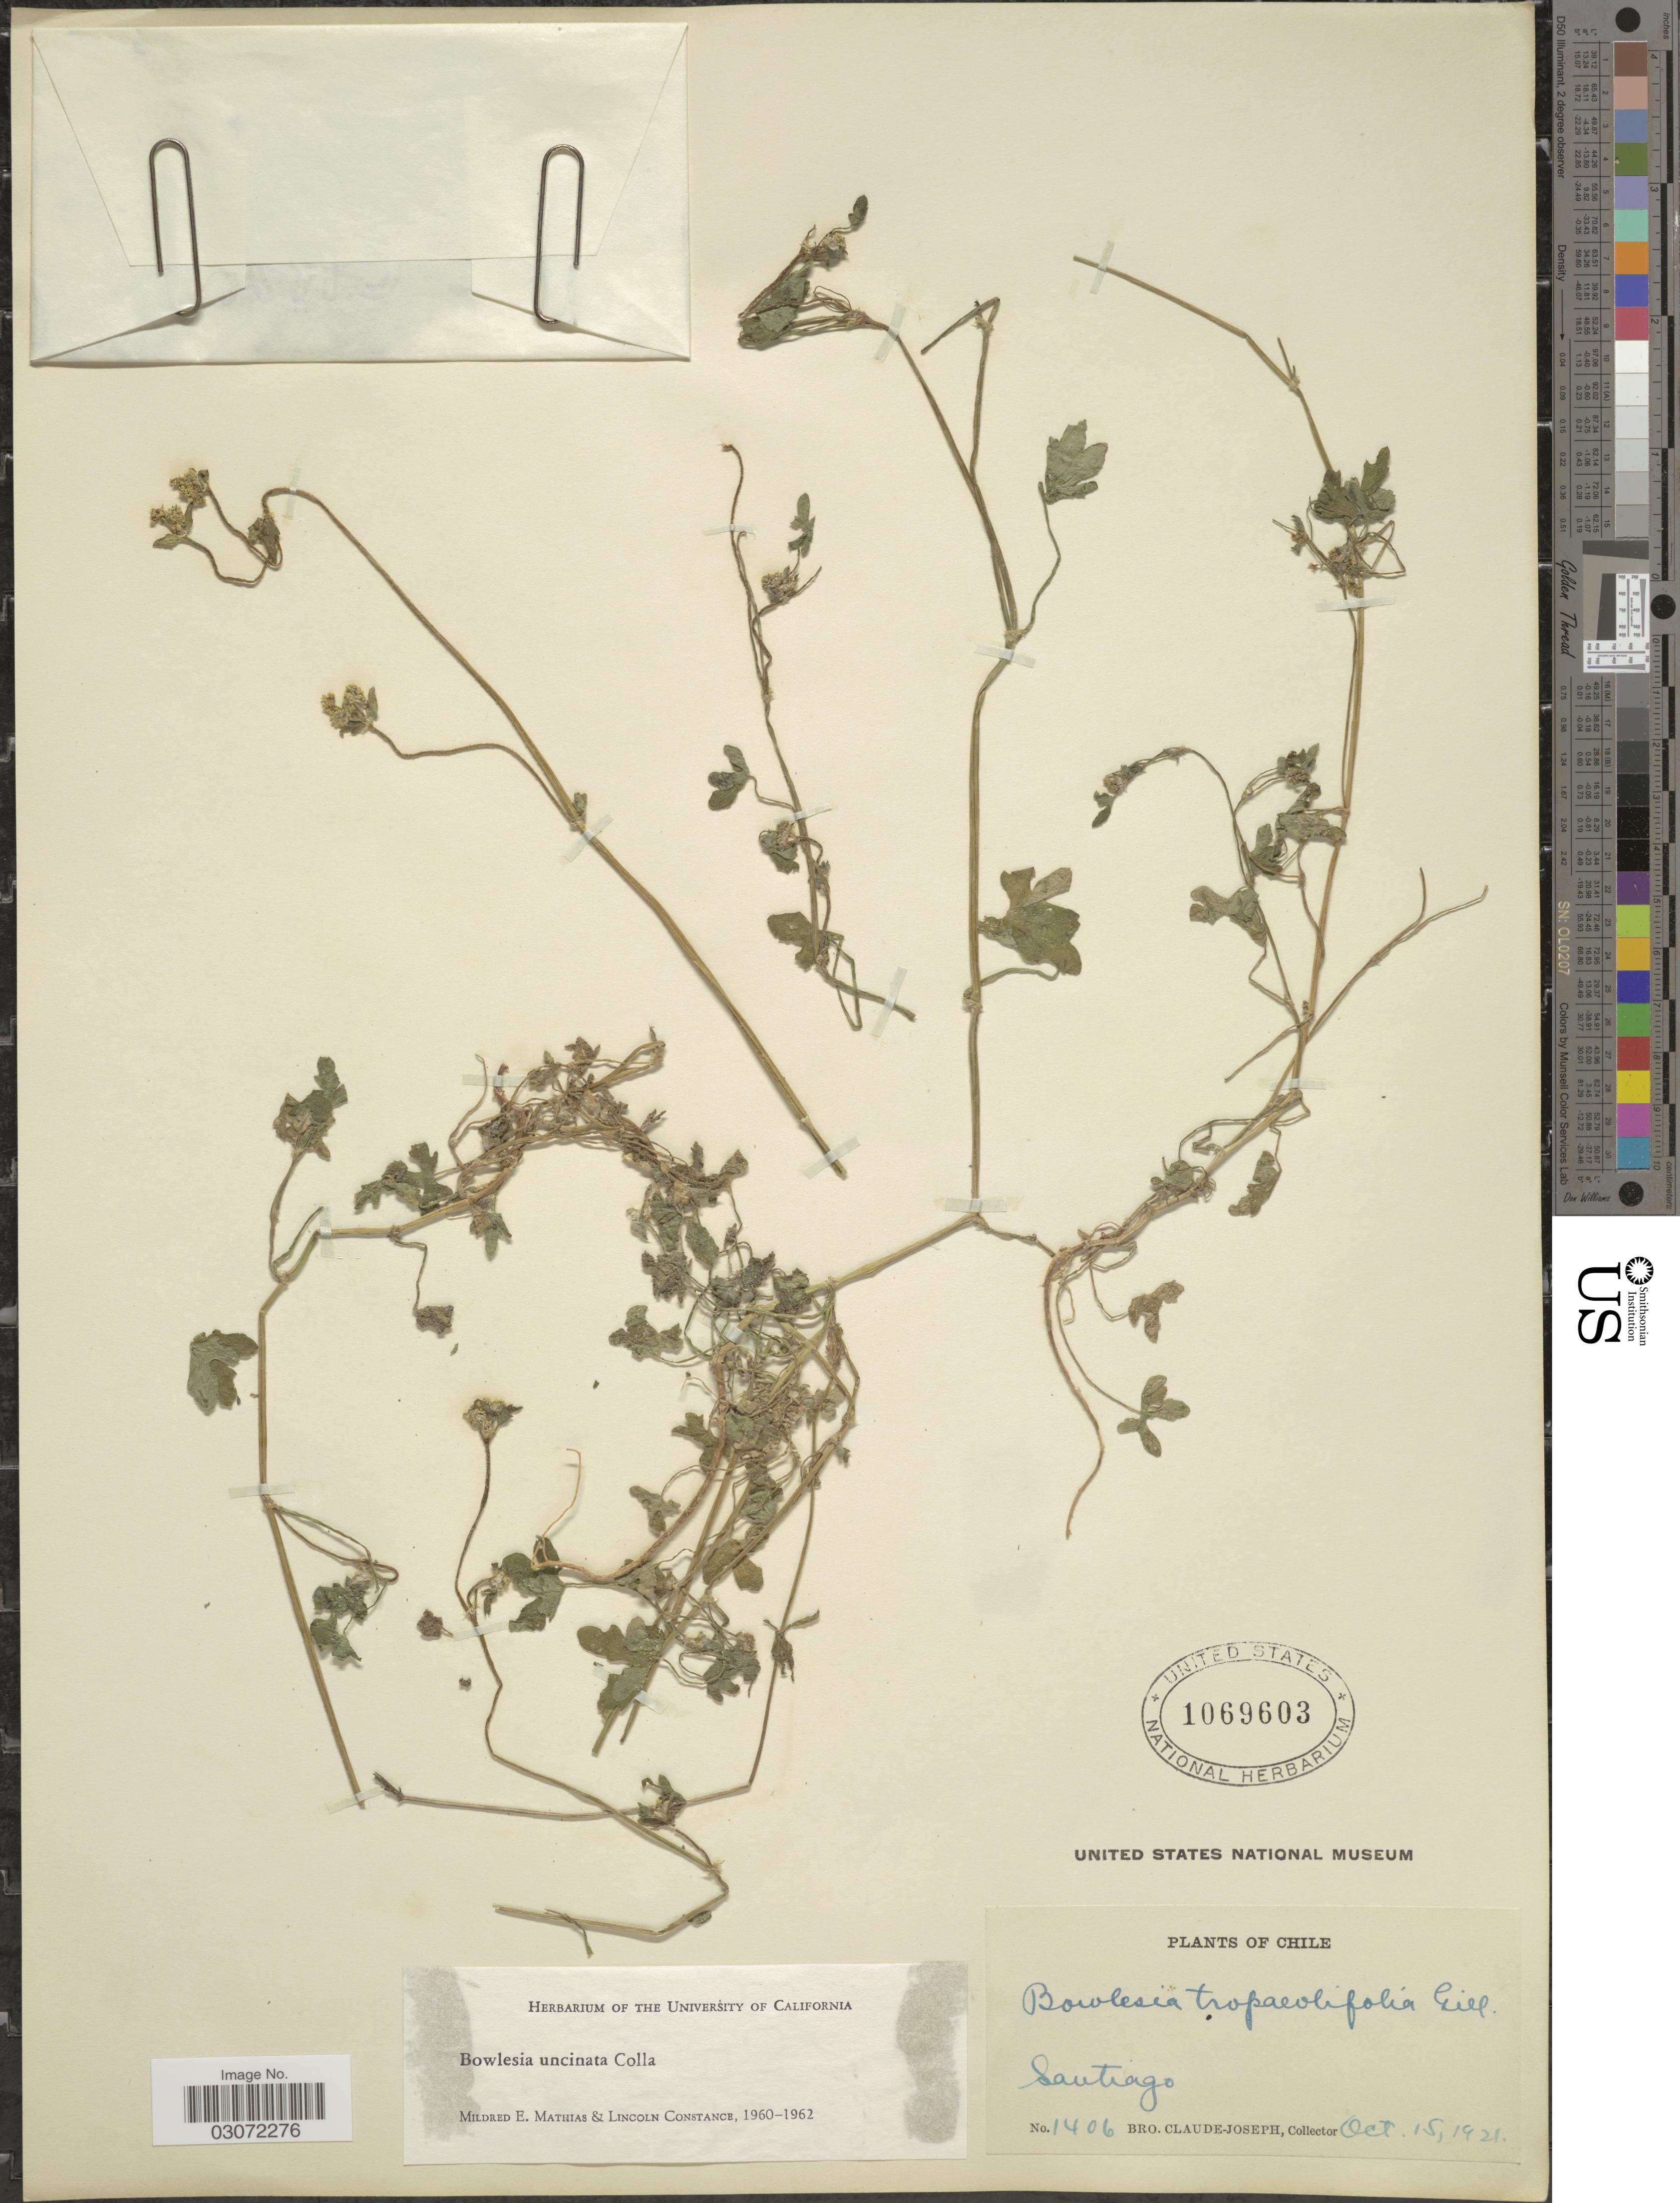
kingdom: Plantae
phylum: Tracheophyta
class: Magnoliopsida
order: Apiales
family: Apiaceae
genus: Bowlesia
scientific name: Bowlesia uncinata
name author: Colla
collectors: Bro. Claude-Joseph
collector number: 1406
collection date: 1921-10-15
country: Chile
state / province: Región Metropolitana (RM)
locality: Santiago.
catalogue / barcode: US 1069603